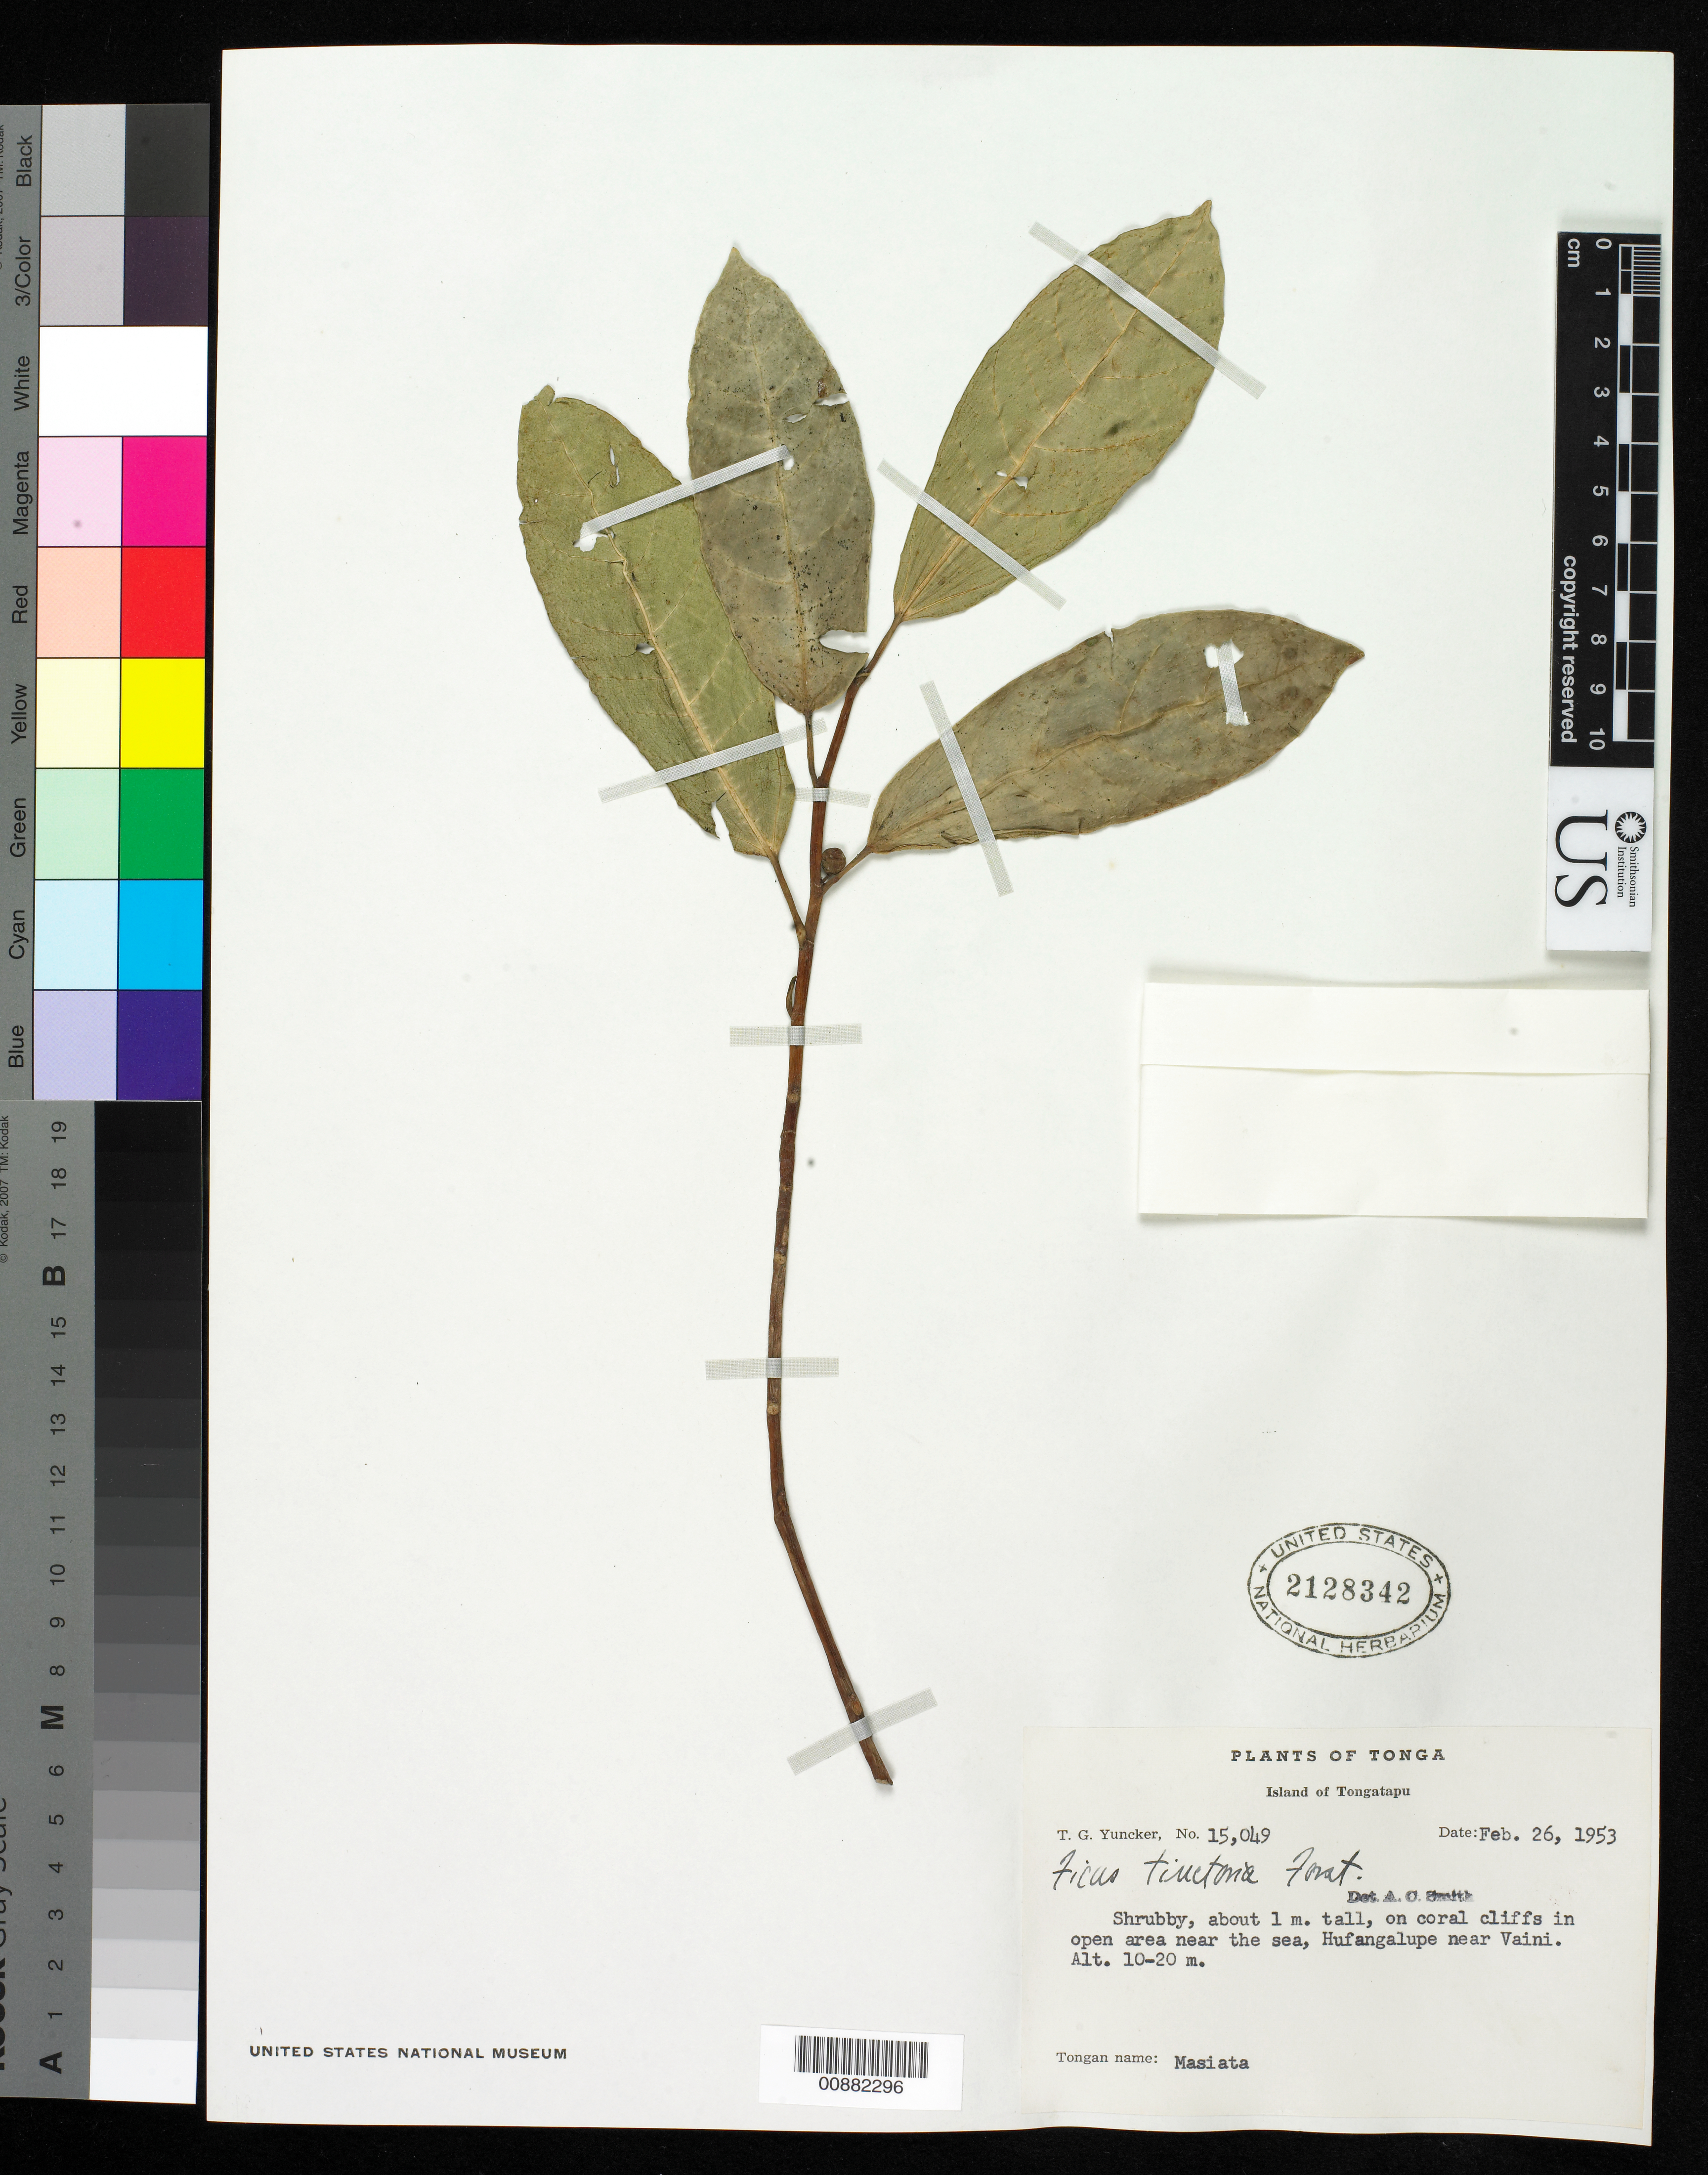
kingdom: Plantae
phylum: Tracheophyta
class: Magnoliopsida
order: Rosales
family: Moraceae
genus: Ficus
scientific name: Ficus tinctoria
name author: G. Forst.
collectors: T. G. Yuncker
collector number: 15049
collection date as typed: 26 Feb 1953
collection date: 1953-02-26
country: Tonga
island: Tongatapu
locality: Island of Tongatapu. Hugangalupe near Vaini.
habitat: On coral cliffs in open area near the sea.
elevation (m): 10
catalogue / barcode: US 2128342